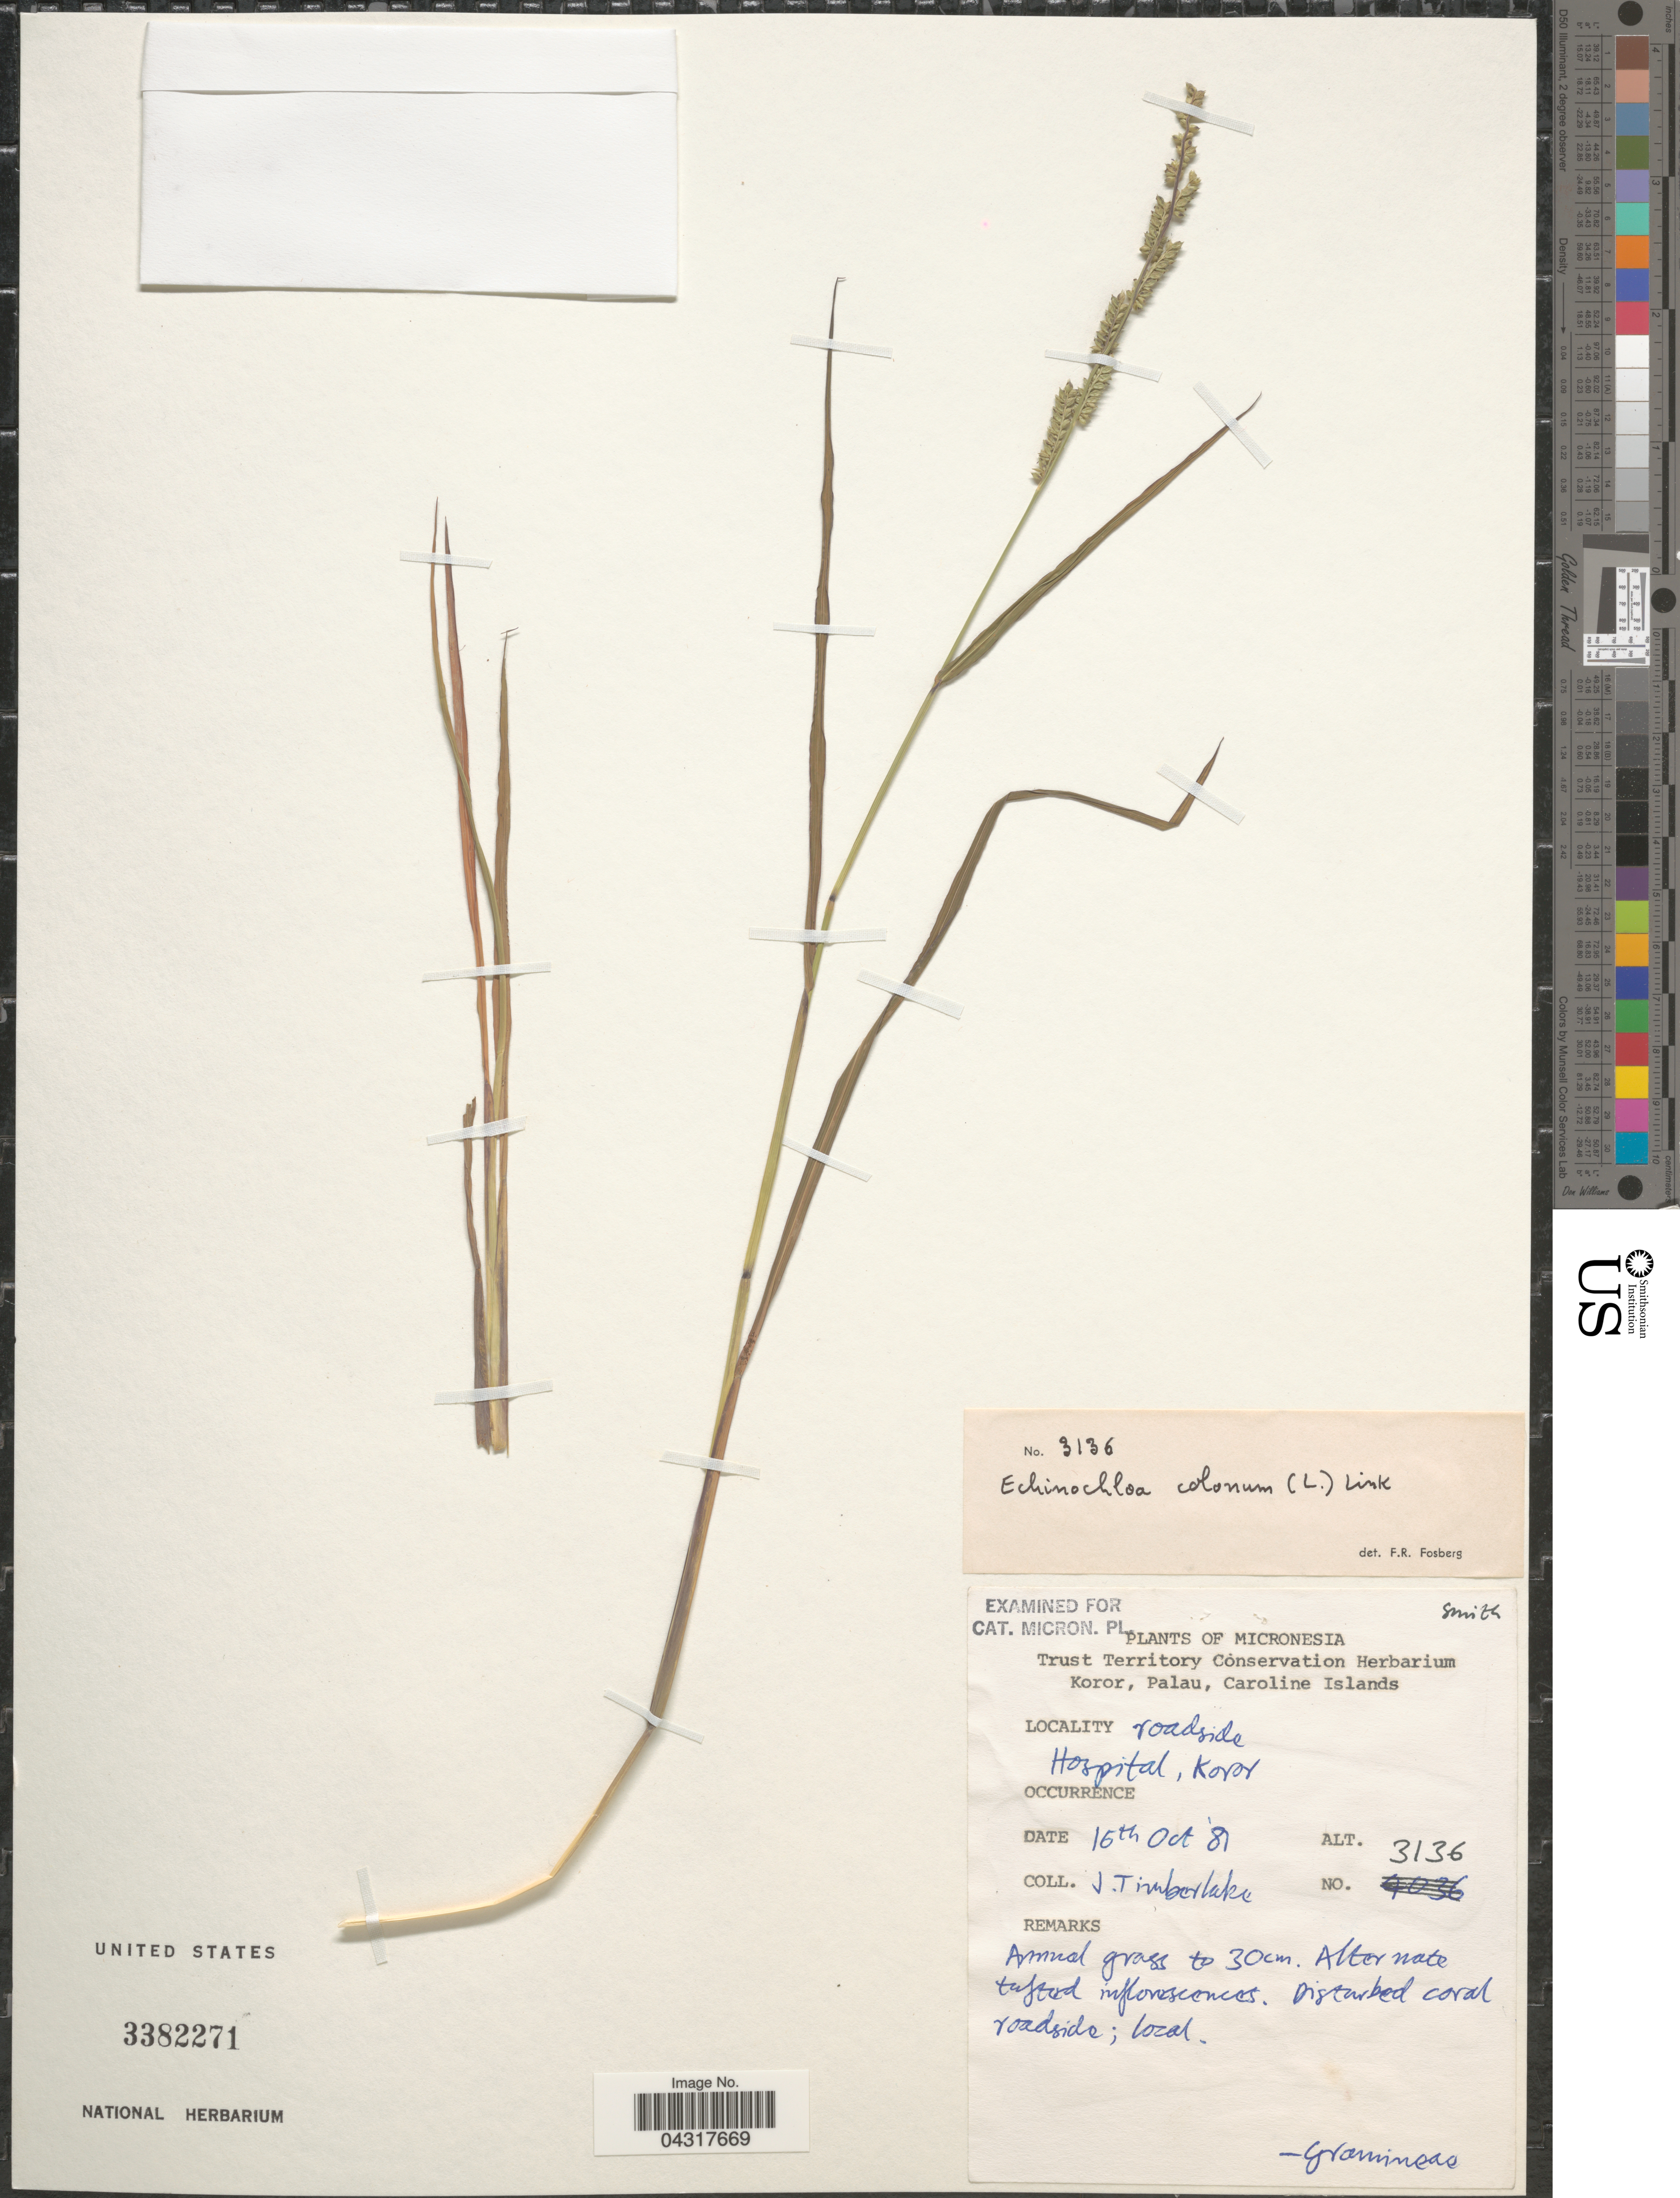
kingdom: Plantae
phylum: Tracheophyta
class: Liliopsida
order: Poales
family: Poaceae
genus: Echinochloa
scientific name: Echinochloa colona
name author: (L.) Link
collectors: J. Timberlake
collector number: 3136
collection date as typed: Transcribed d/m/y: 16/10/81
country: Palau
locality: Roadside. Hospital, Koror.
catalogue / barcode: US 3382271